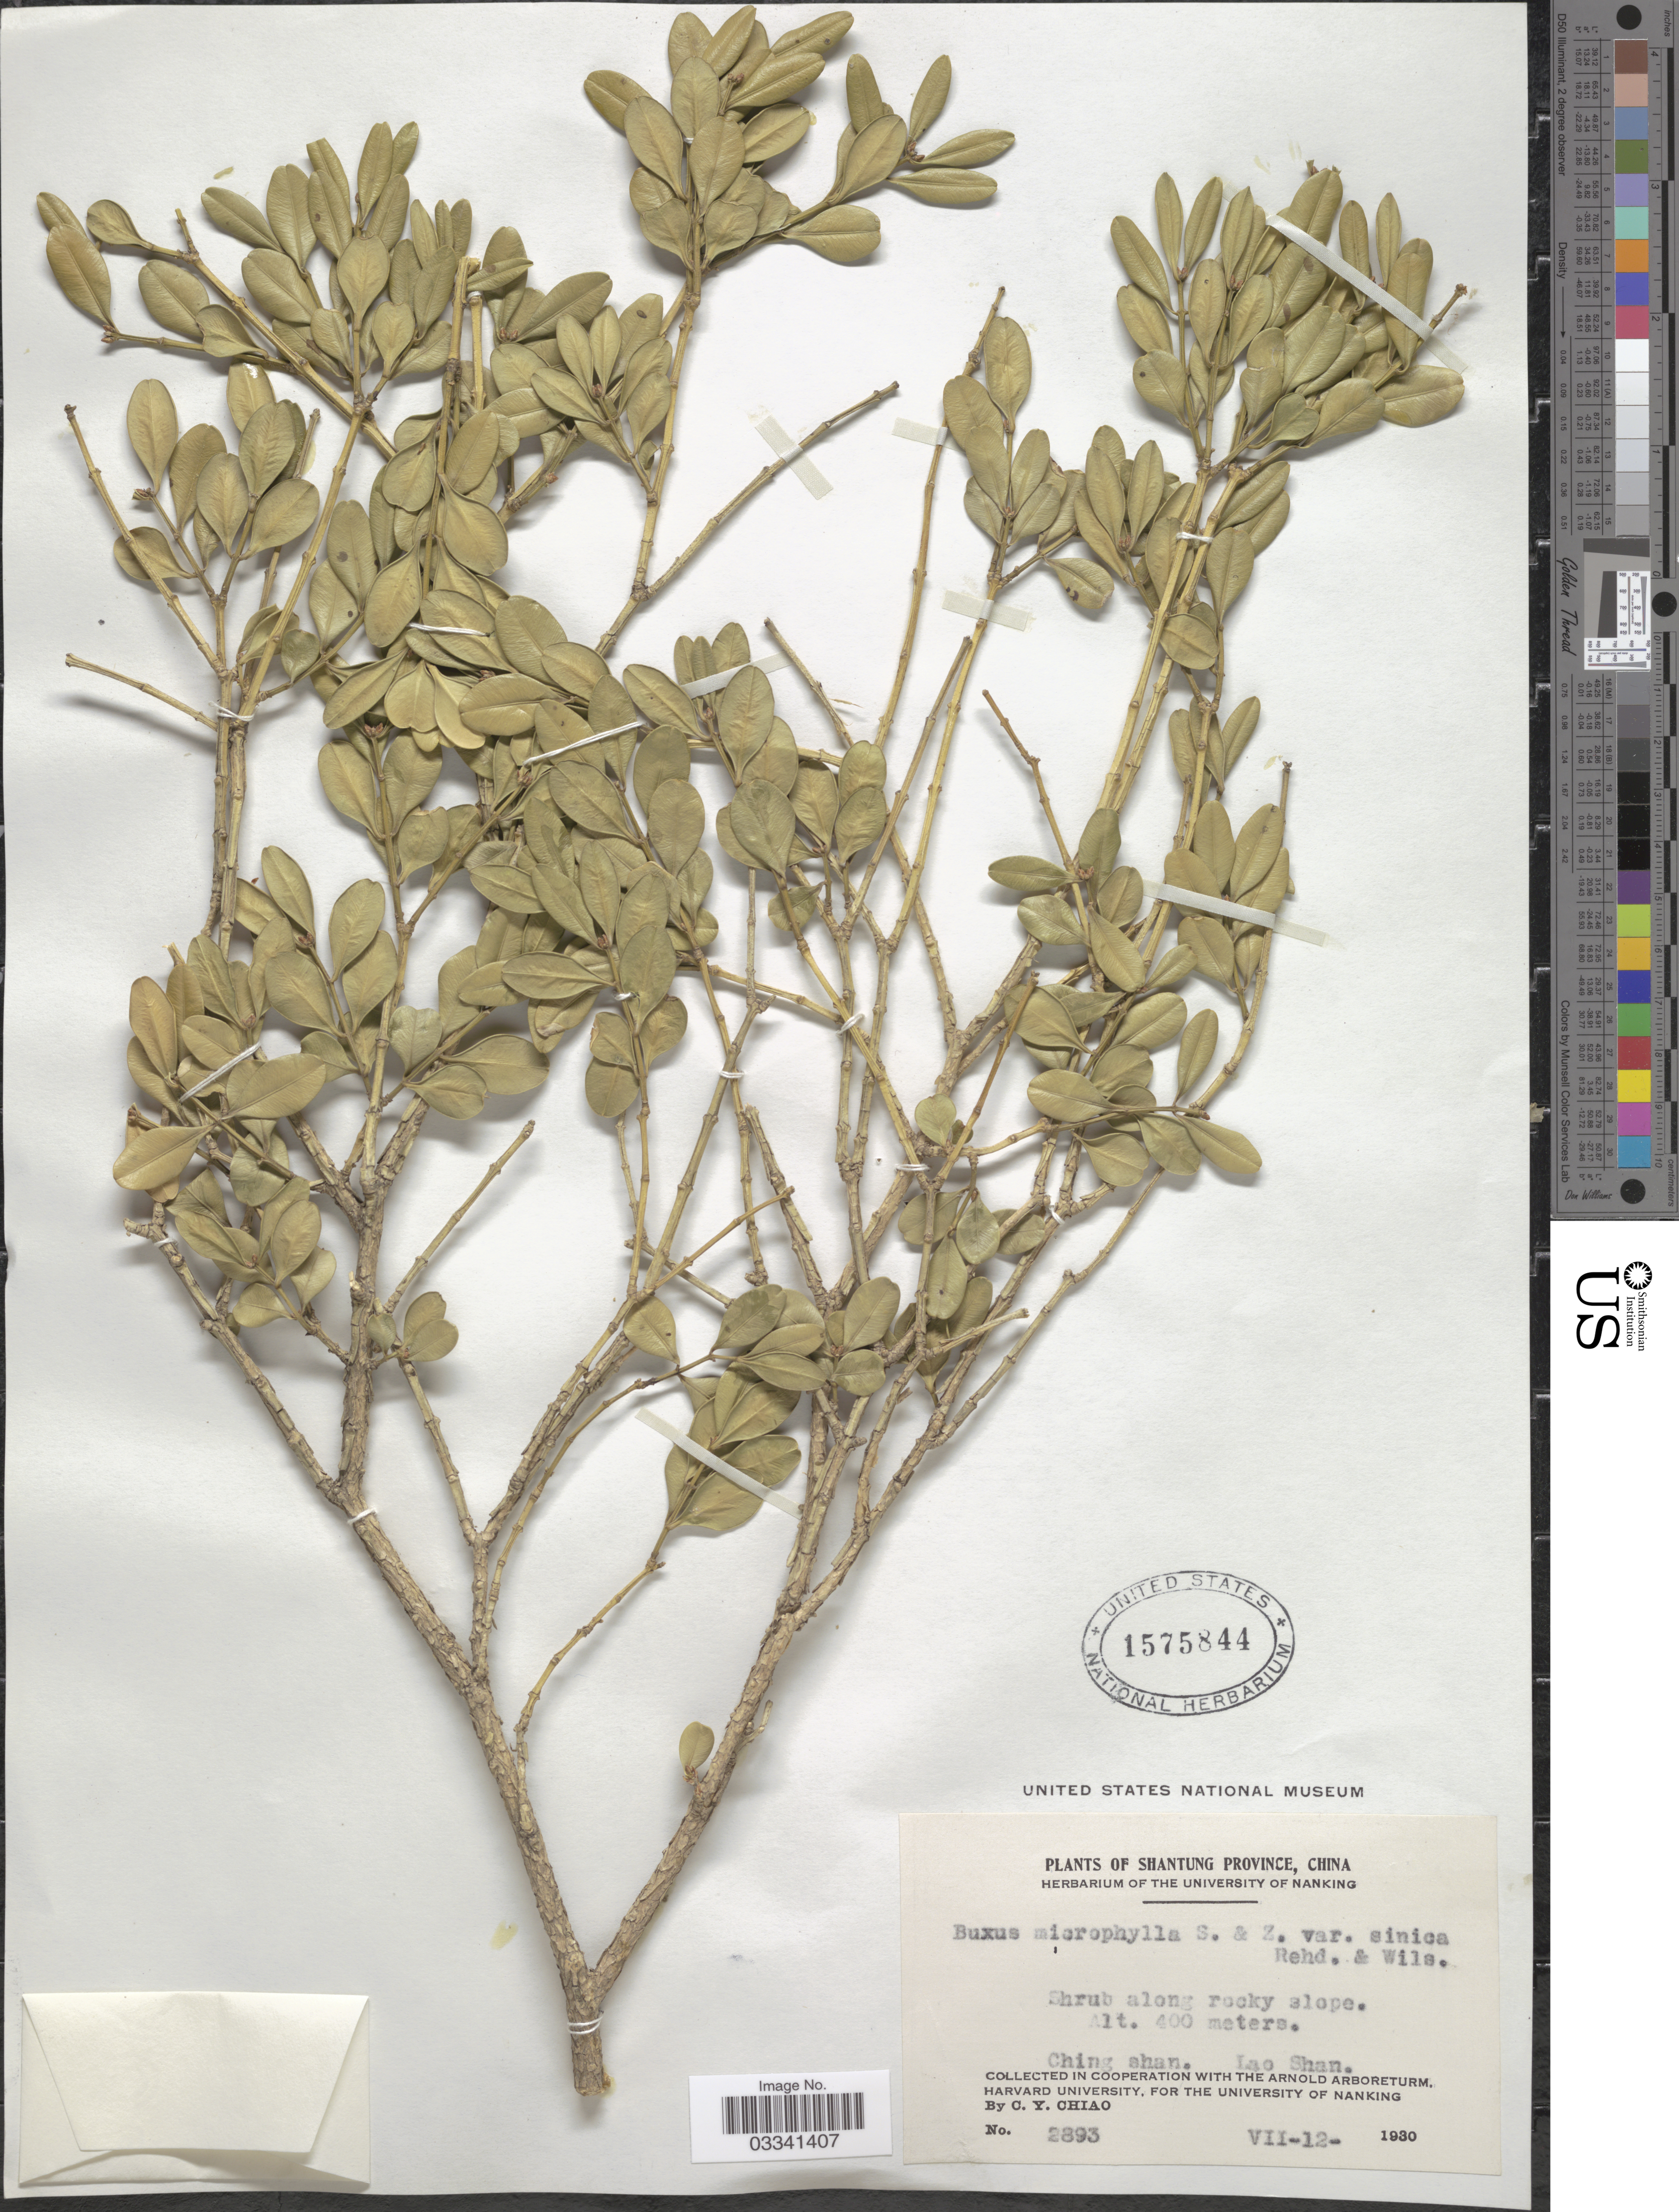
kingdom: Plantae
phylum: Tracheophyta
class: Magnoliopsida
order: Buxales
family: Buxaceae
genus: Buxus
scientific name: Buxus microphylla var. sinica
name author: Rehder & E.H. Wilson in Sarg.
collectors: C. Y. Chiao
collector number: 2893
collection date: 1930-07-12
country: China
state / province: Shandong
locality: Shantung Province. Ching shan. Lao Shan.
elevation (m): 400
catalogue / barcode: US 1575844